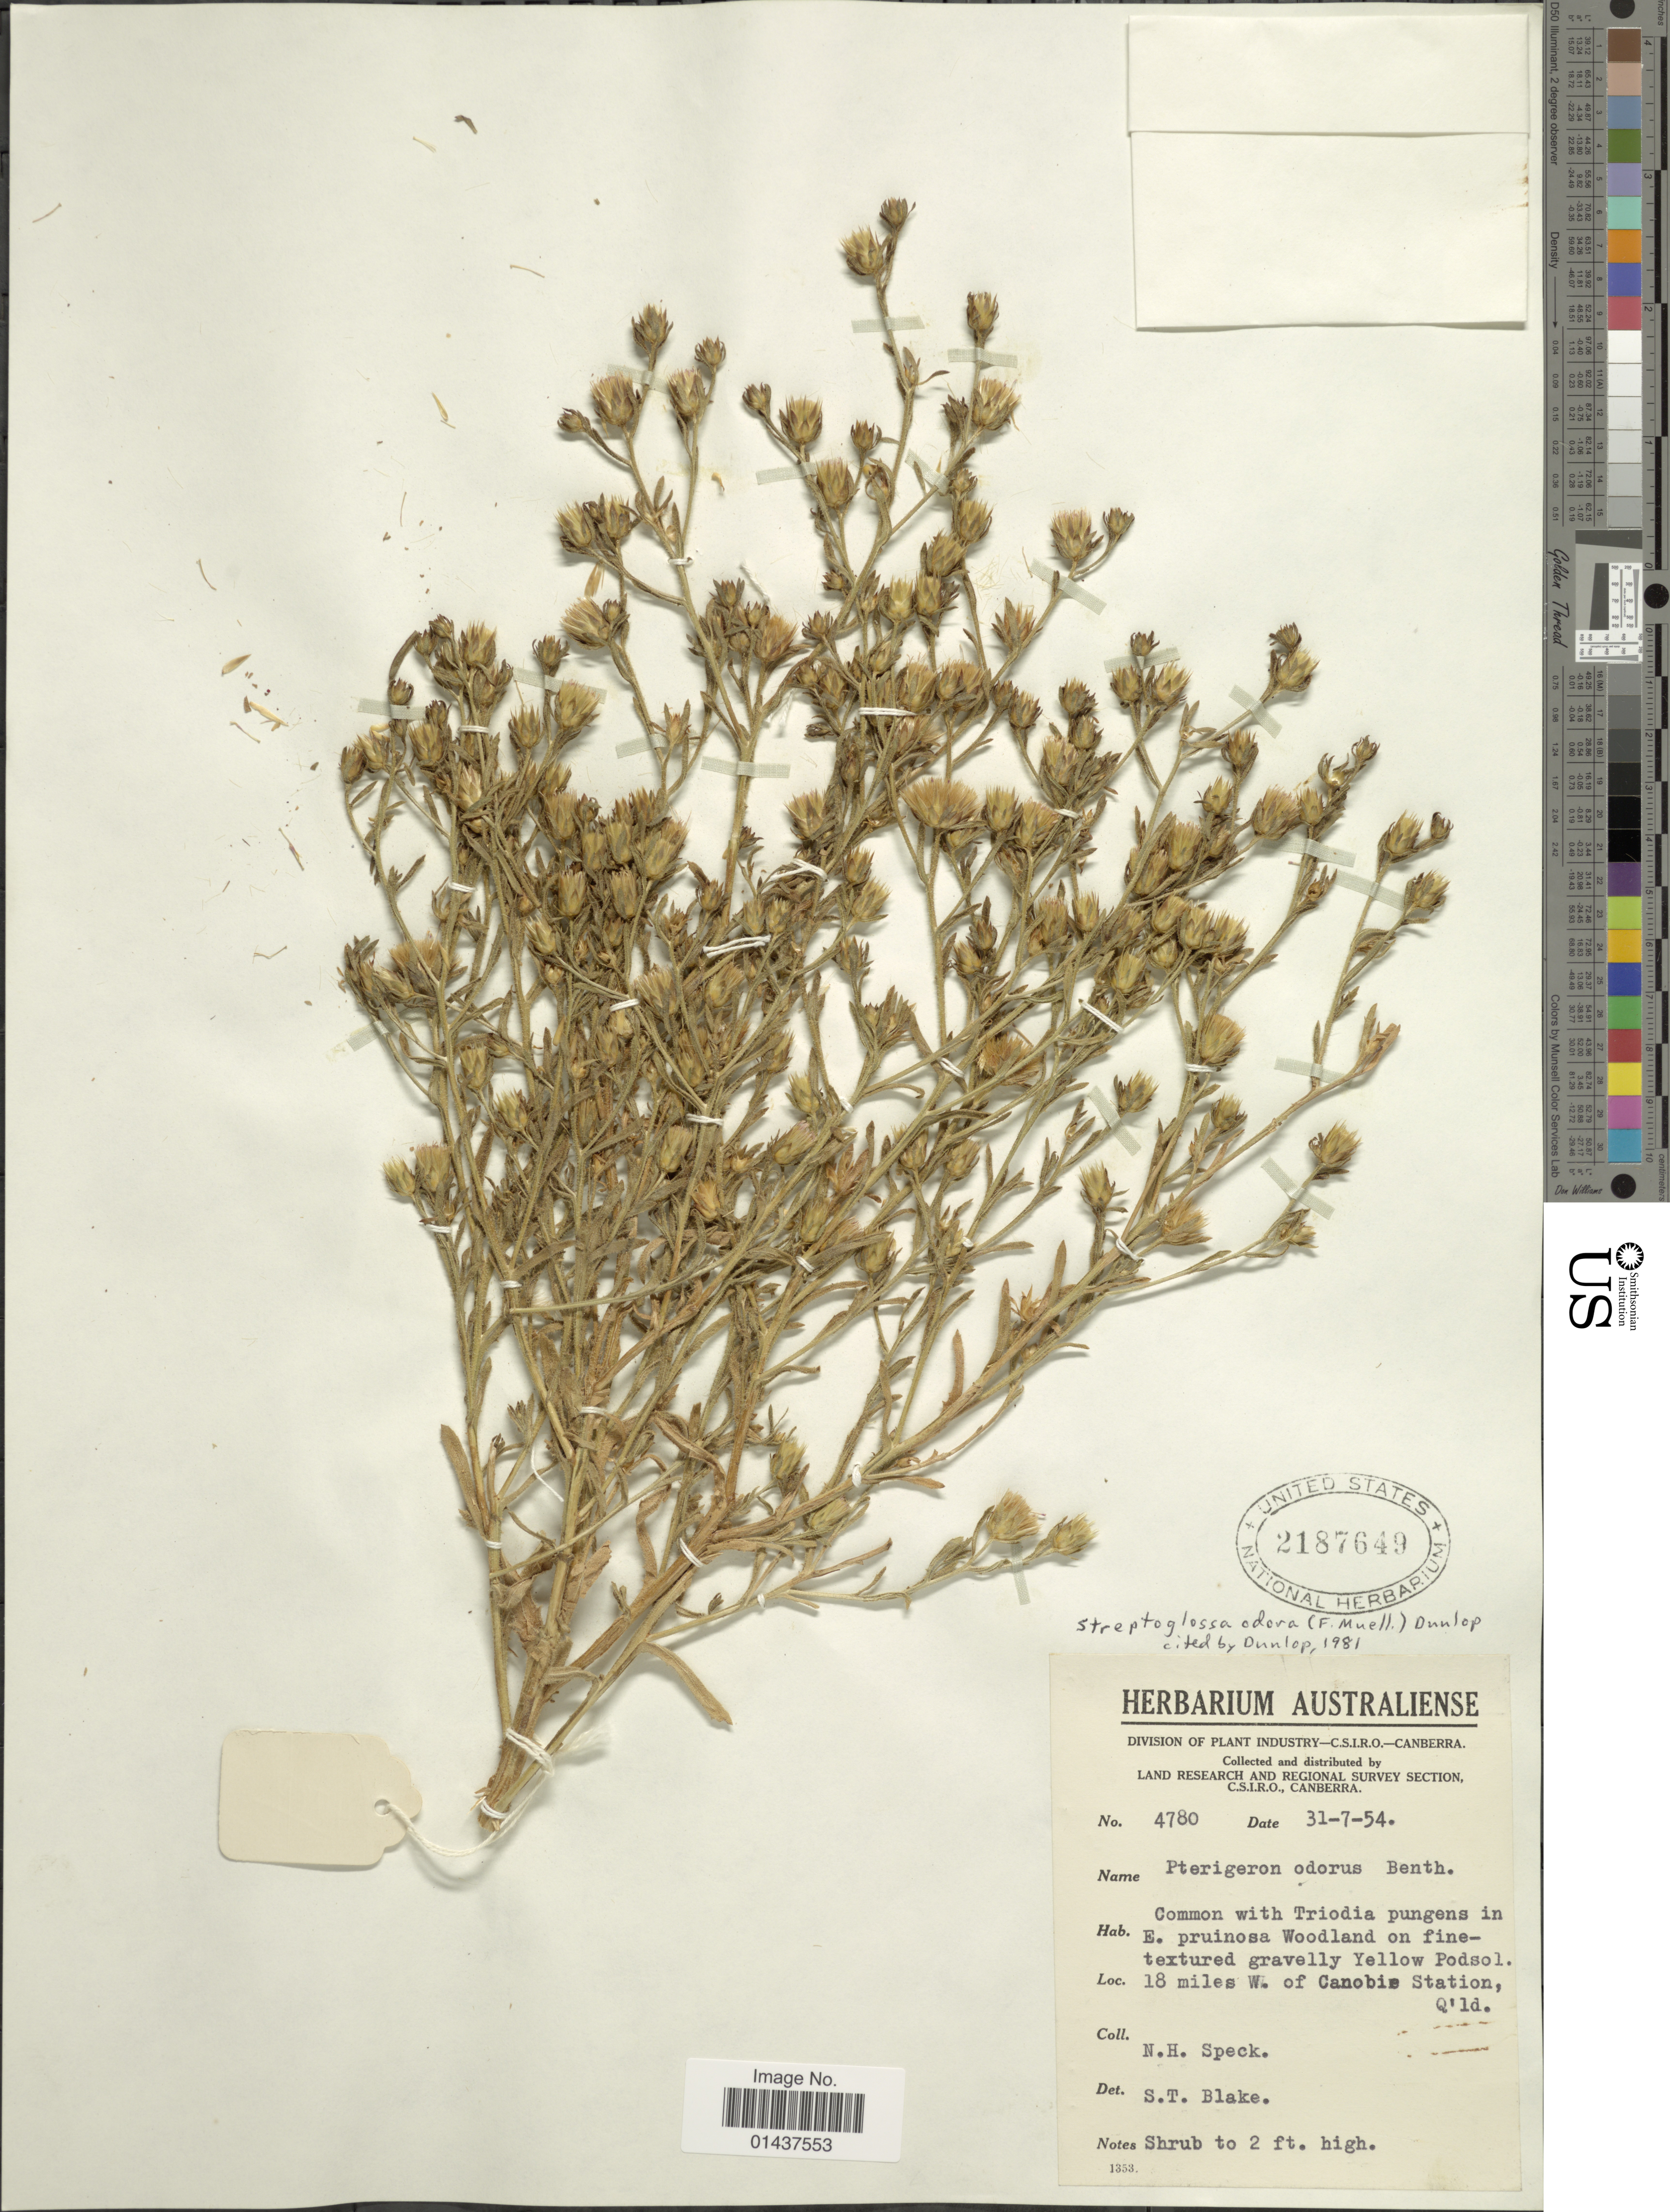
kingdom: Plantae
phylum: Tracheophyta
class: Magnoliopsida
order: Asterales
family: Asteraceae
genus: Streptoglossa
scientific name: Streptoglossa odora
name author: (F. Muell.) Dunlop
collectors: N. Speck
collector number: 4780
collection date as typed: Transcribed d/m/y: 31/7/54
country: Australia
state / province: Queensland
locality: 18 miles W. of Cabobois Station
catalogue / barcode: US 2187649